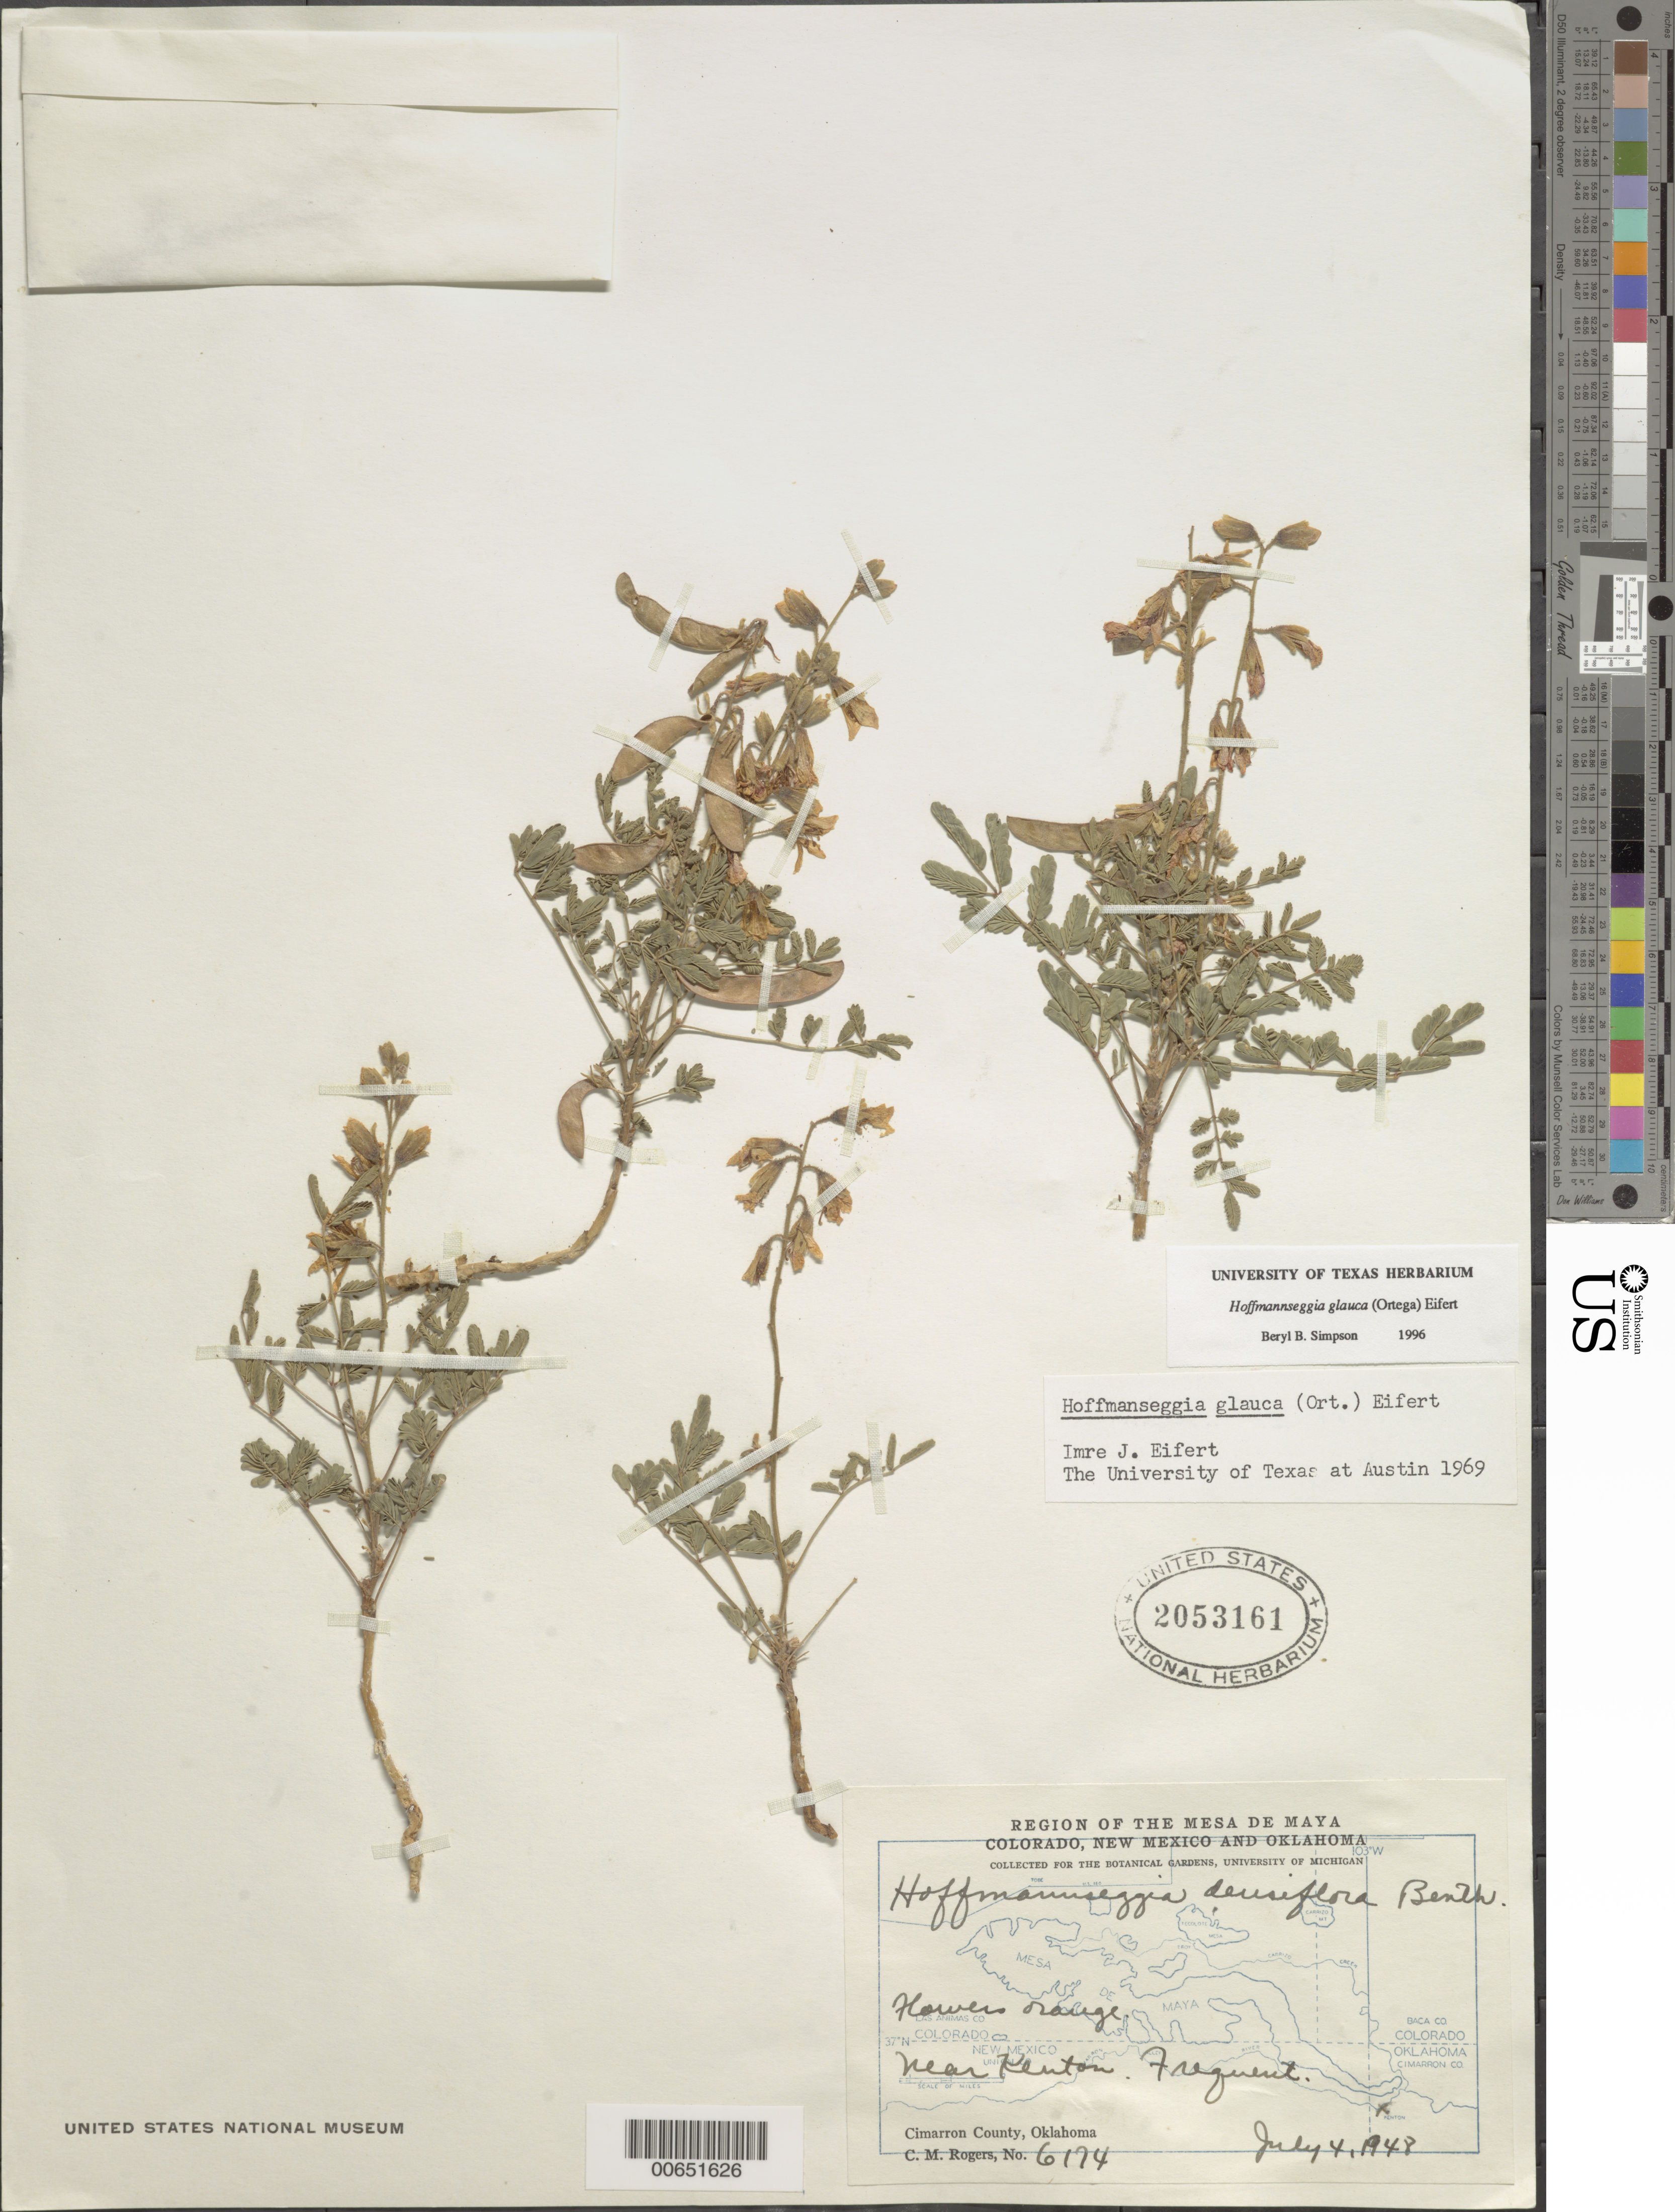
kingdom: Plantae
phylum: Tracheophyta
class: Magnoliopsida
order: Fabales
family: Fabaceae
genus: Hoffmannseggia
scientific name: Hoffmannseggia glauca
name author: (Ortega) Eifert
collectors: C. M. Rogers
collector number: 6174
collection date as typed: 04 Jul 1948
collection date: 1948-07-04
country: United States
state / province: Oklahoma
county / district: Cimarron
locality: Near Kenton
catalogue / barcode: US 2053161